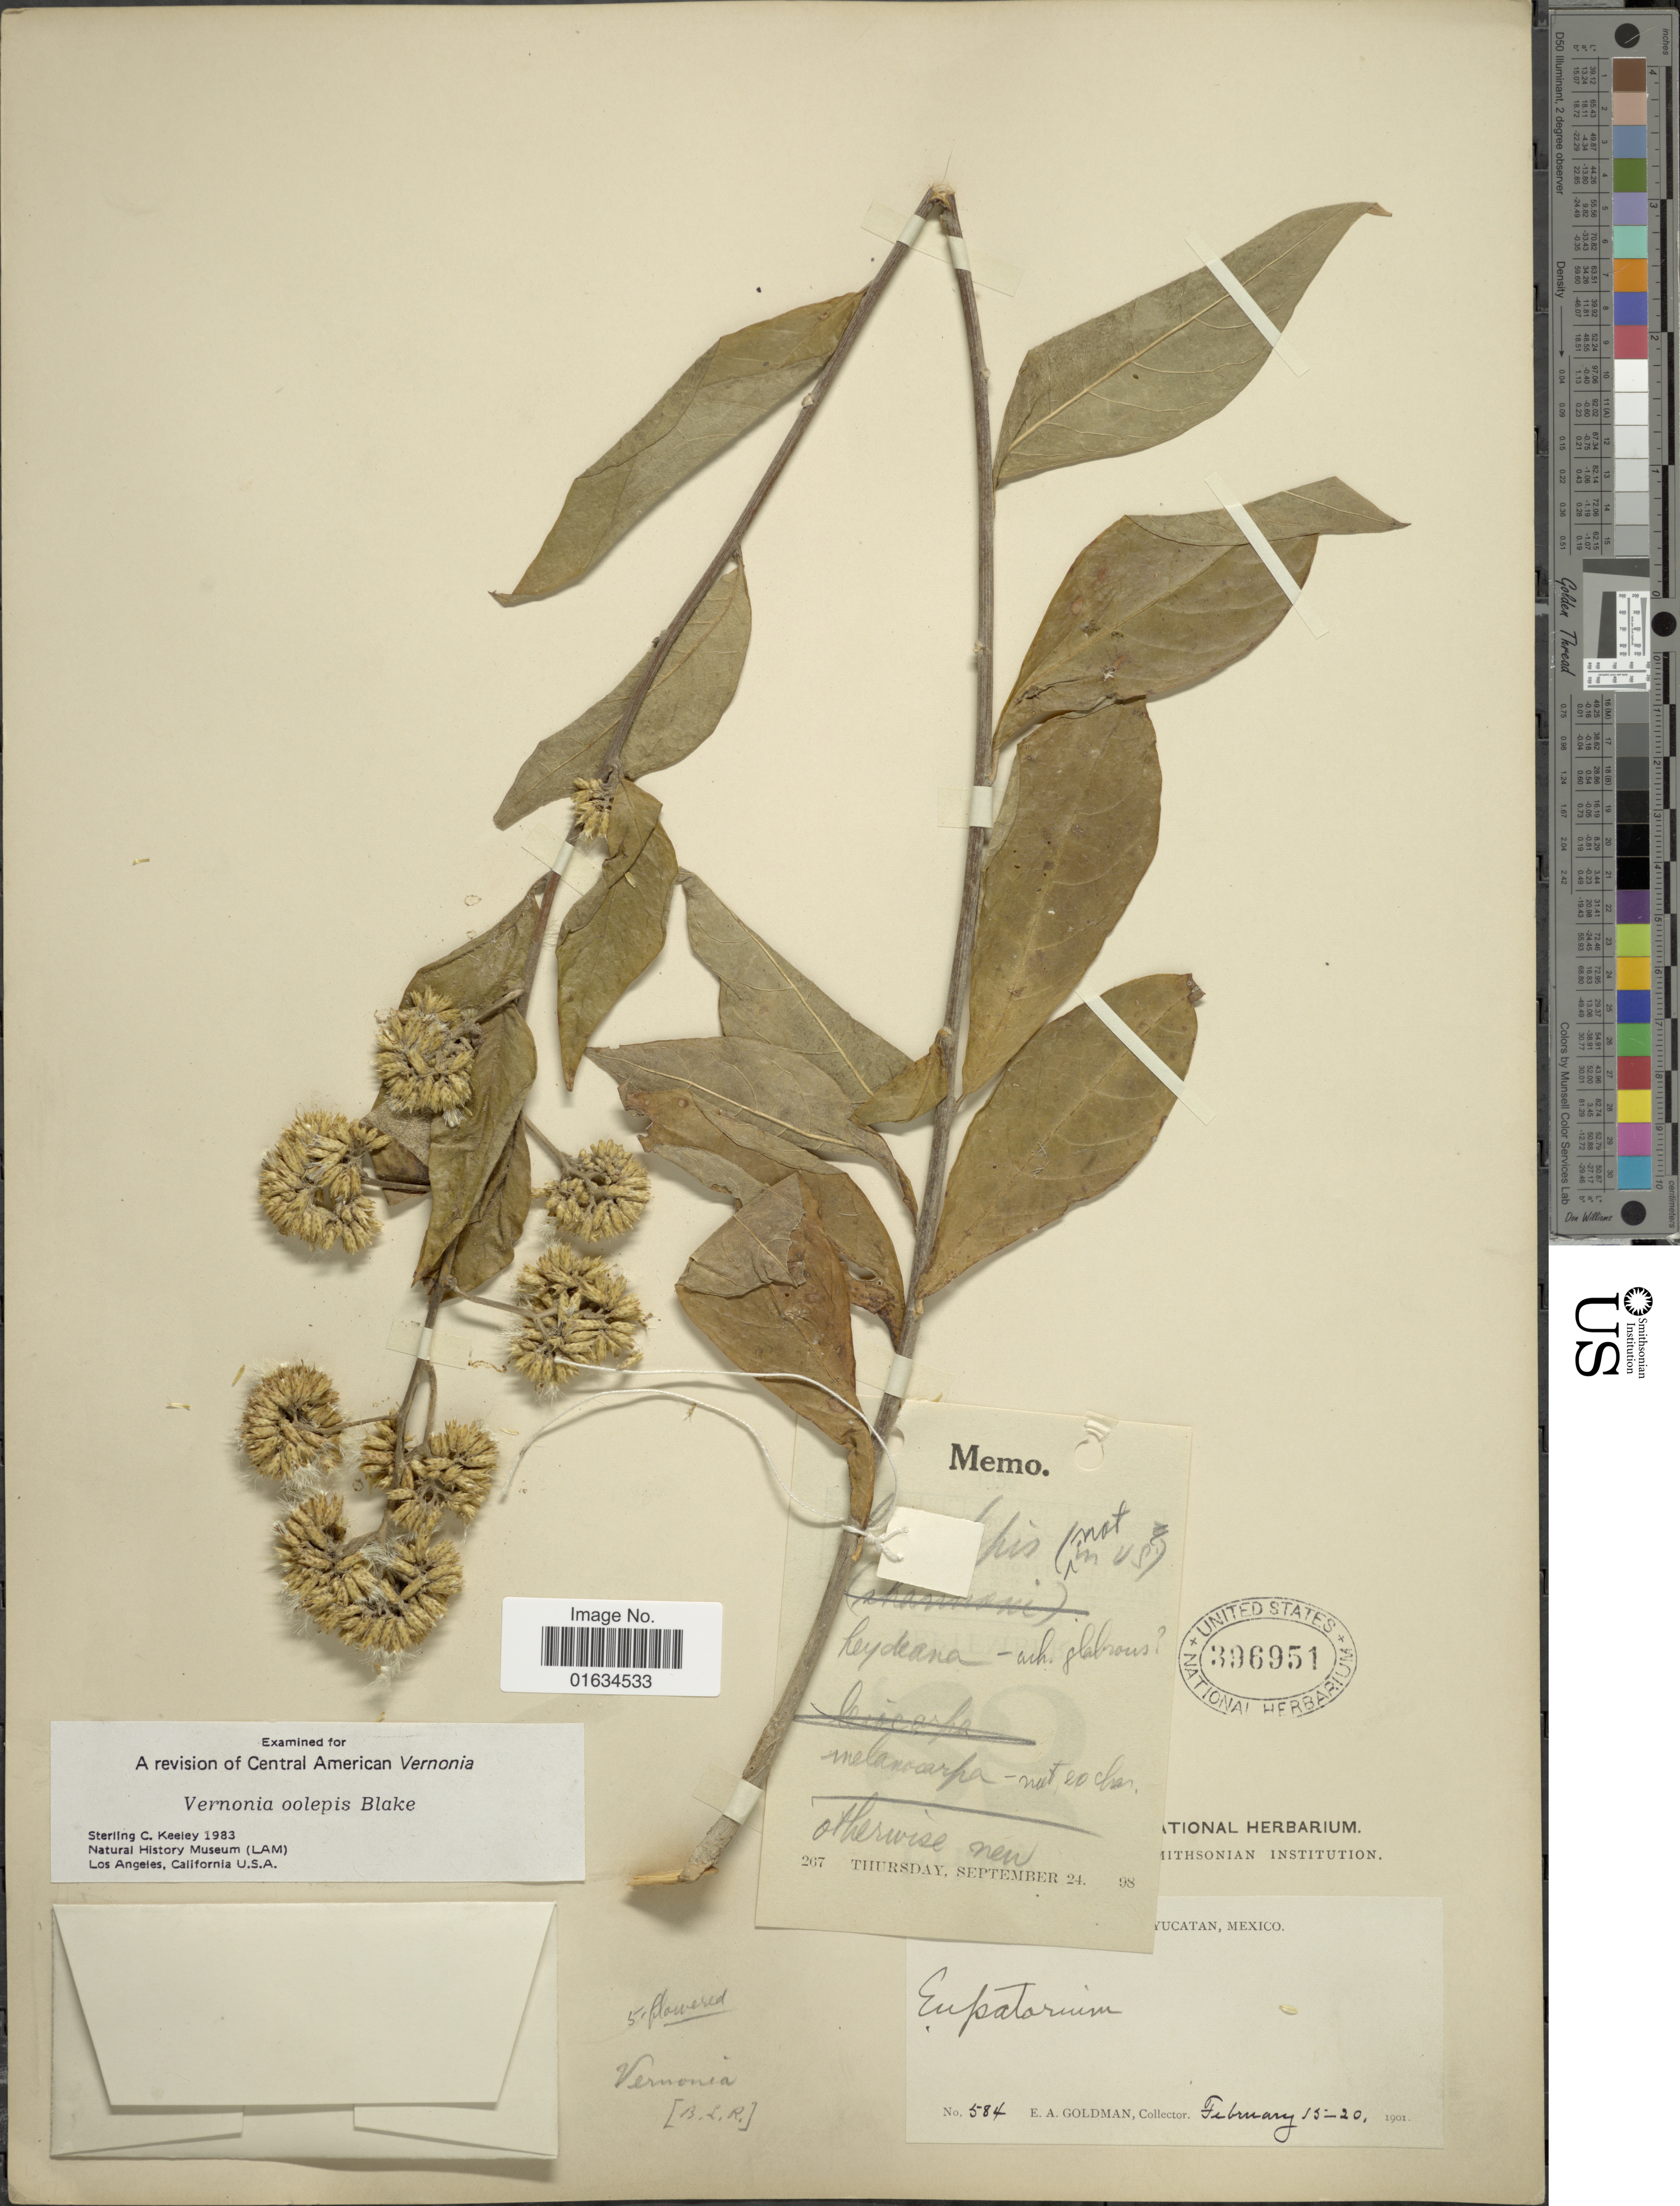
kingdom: Plantae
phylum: Tracheophyta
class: Magnoliopsida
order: Asterales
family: Asteraceae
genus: Eremosis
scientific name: Eremosis oolepis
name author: (S.F. Blake) Gleason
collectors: E. A. Goldman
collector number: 584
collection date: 1901-02-15/1901-02-20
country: Mexico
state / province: Yucatán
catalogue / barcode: US 396951